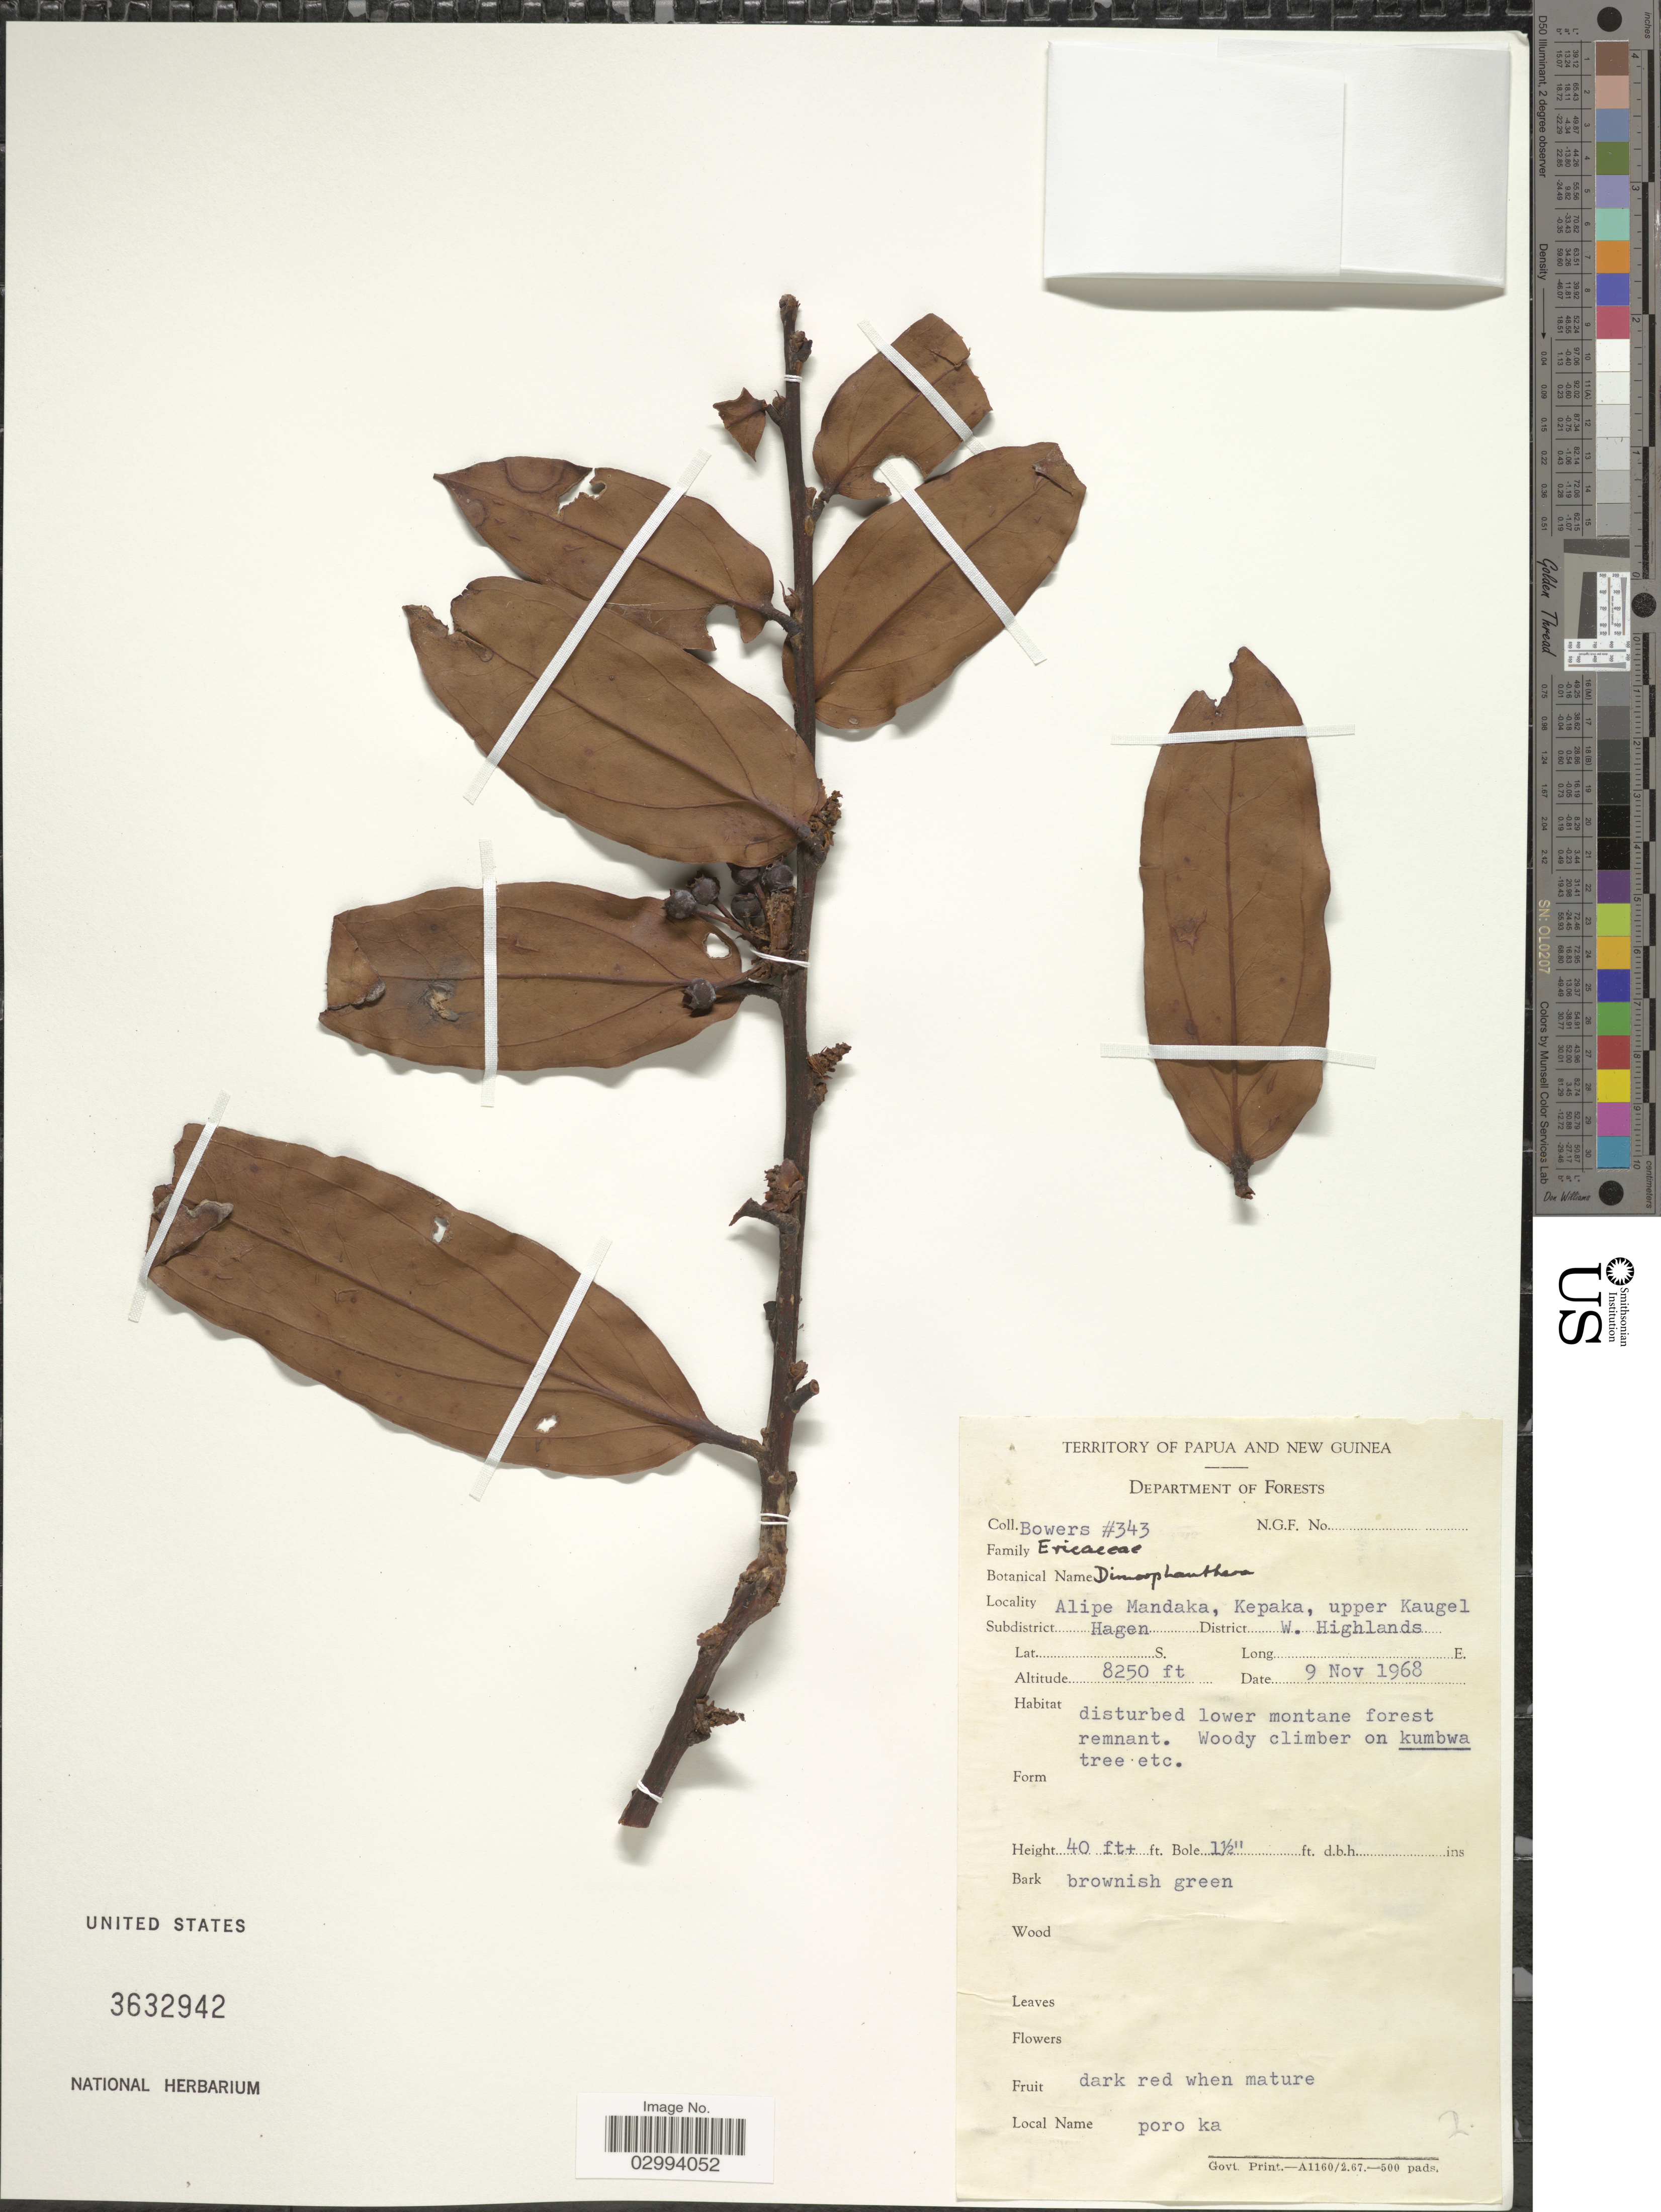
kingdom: Plantae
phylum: Tracheophyta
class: Magnoliopsida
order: Ericales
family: Ericaceae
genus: Dimorphanthera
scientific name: Dimorphanthera sp.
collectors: -. Bowers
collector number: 343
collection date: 1968-11-09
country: Papua New Guinea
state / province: Western Highlands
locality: Territory of Papua and New Guinea. Alipe Mandaka, Kepaka, upper Kaugel, Subdistrict Hagen, District W Highlands.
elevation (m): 2515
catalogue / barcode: US 3632942